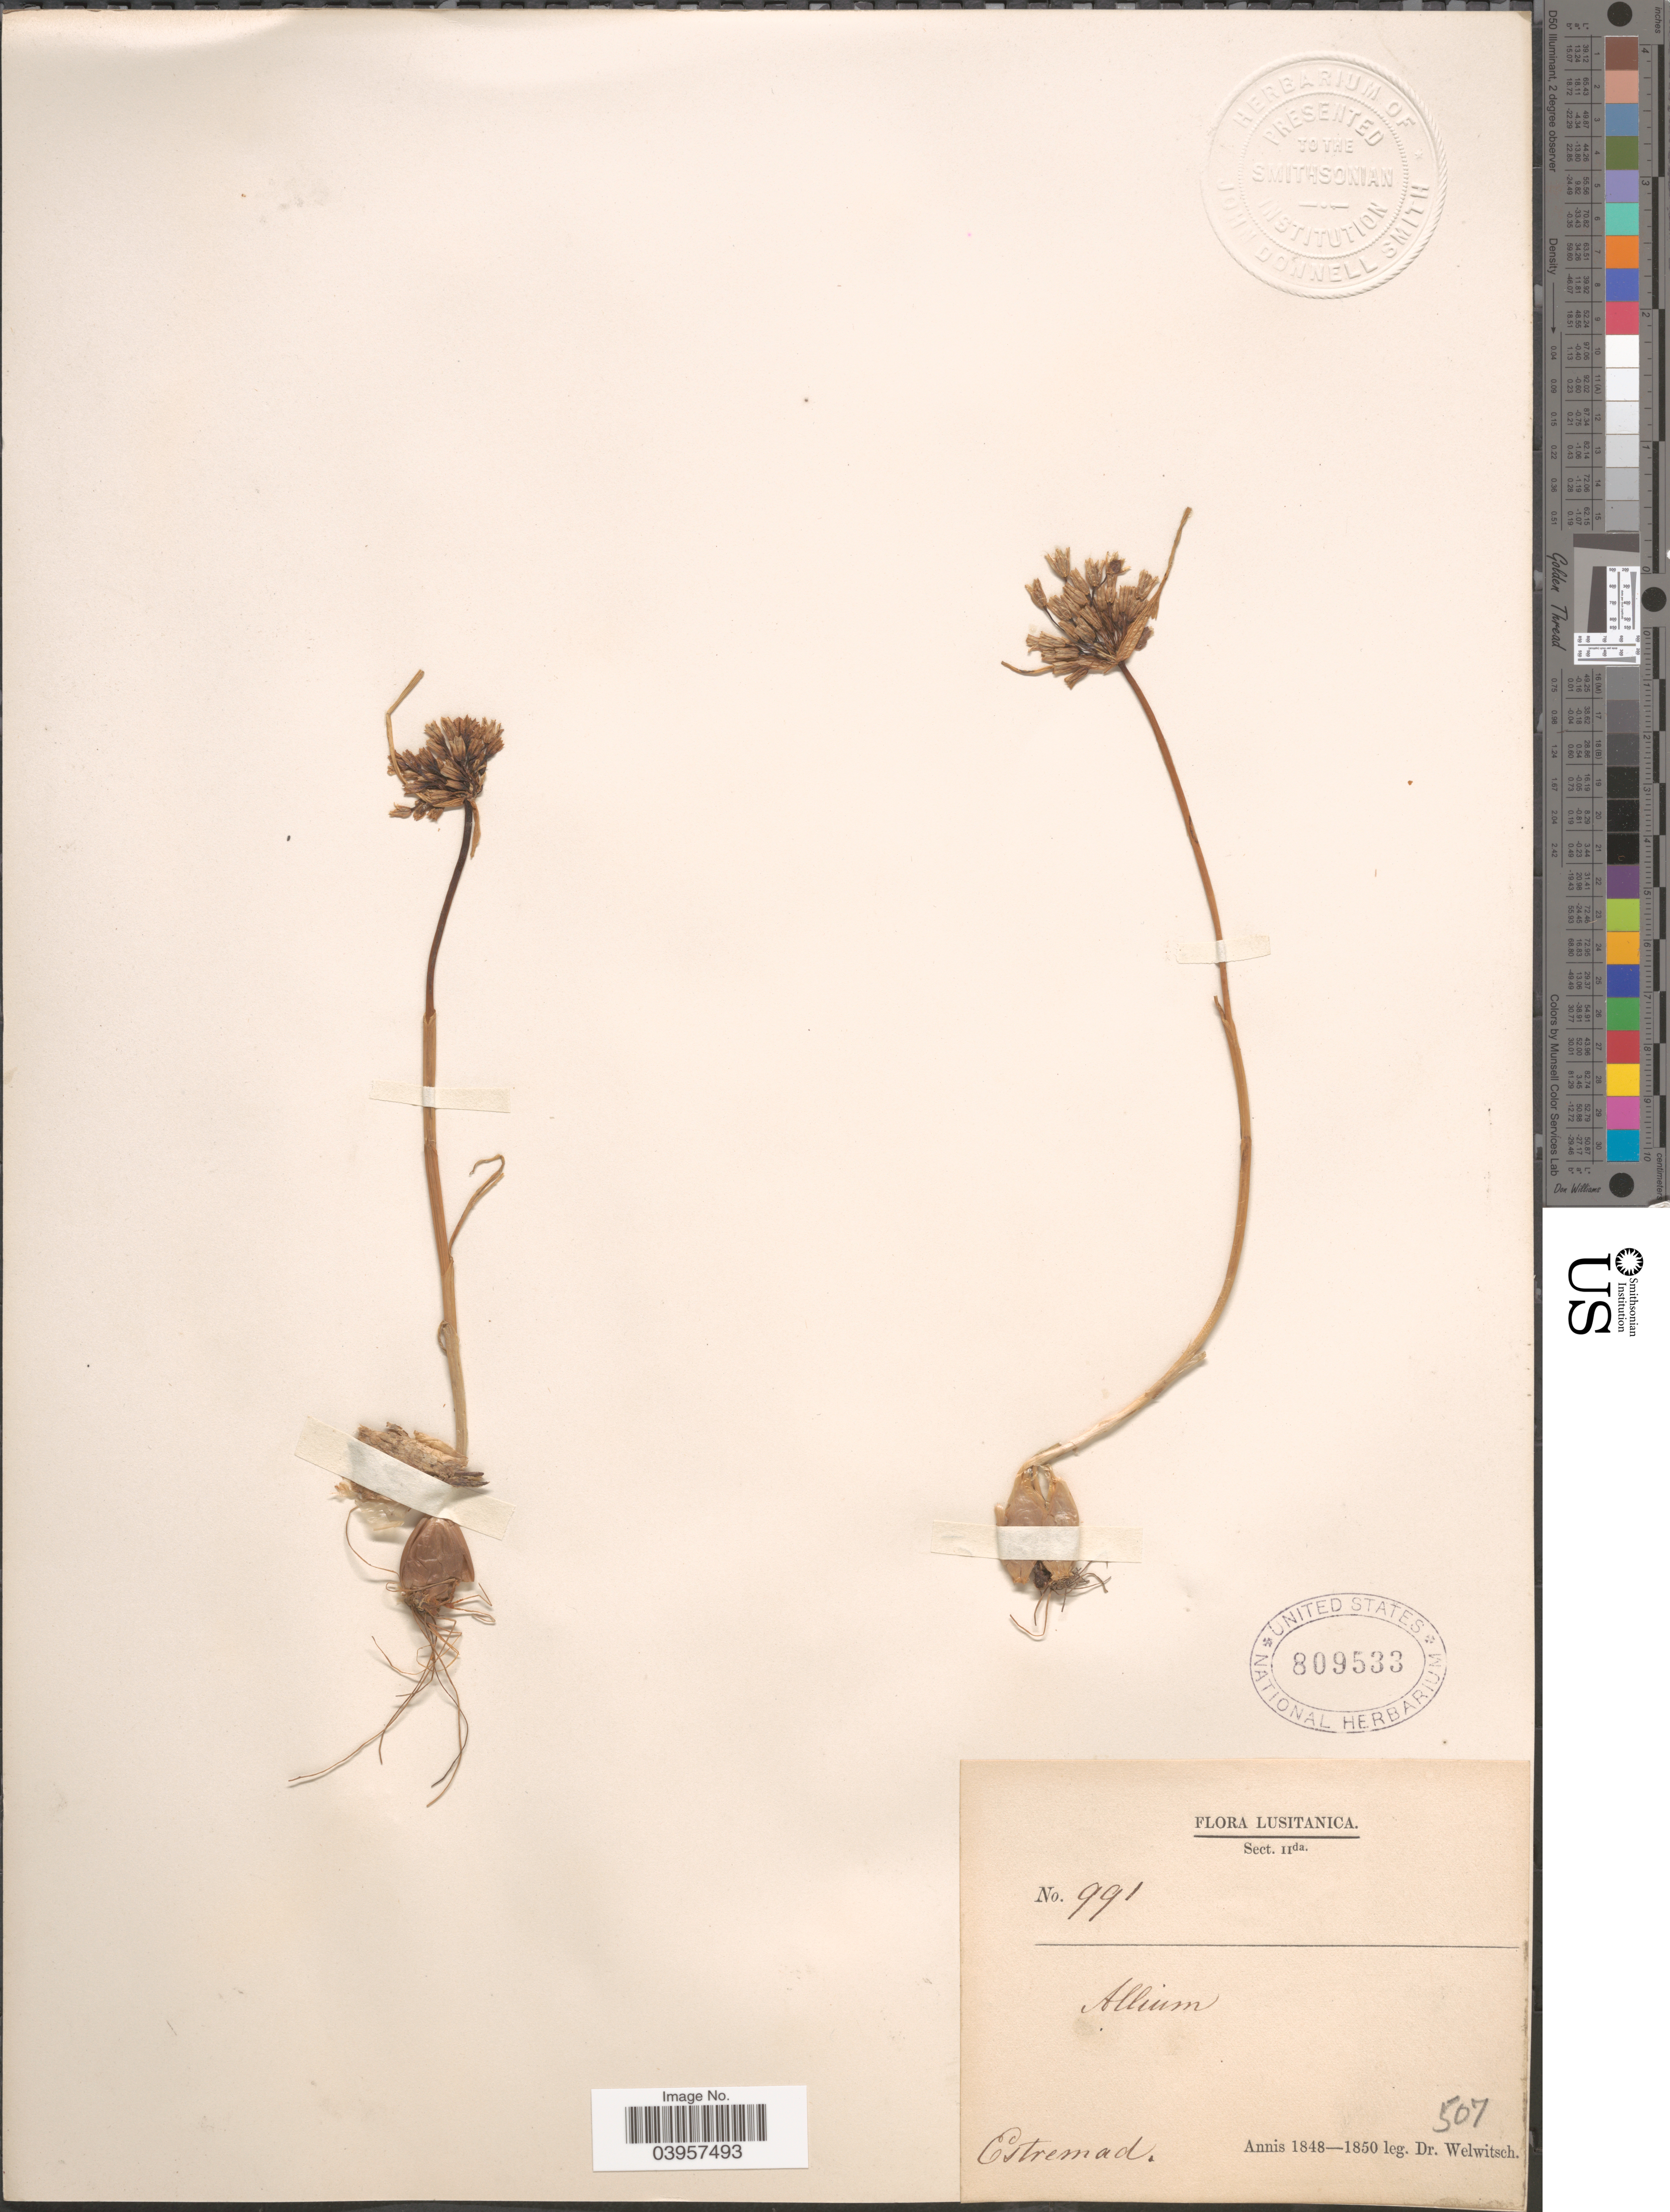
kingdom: Plantae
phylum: Tracheophyta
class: Liliopsida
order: Asparagales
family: Amaryllidaceae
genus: Allium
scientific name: Allium sp.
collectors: -. Welwitsch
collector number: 991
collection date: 1848/1850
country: Portugal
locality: Lusitanica. Estremad.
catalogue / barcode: US 809533